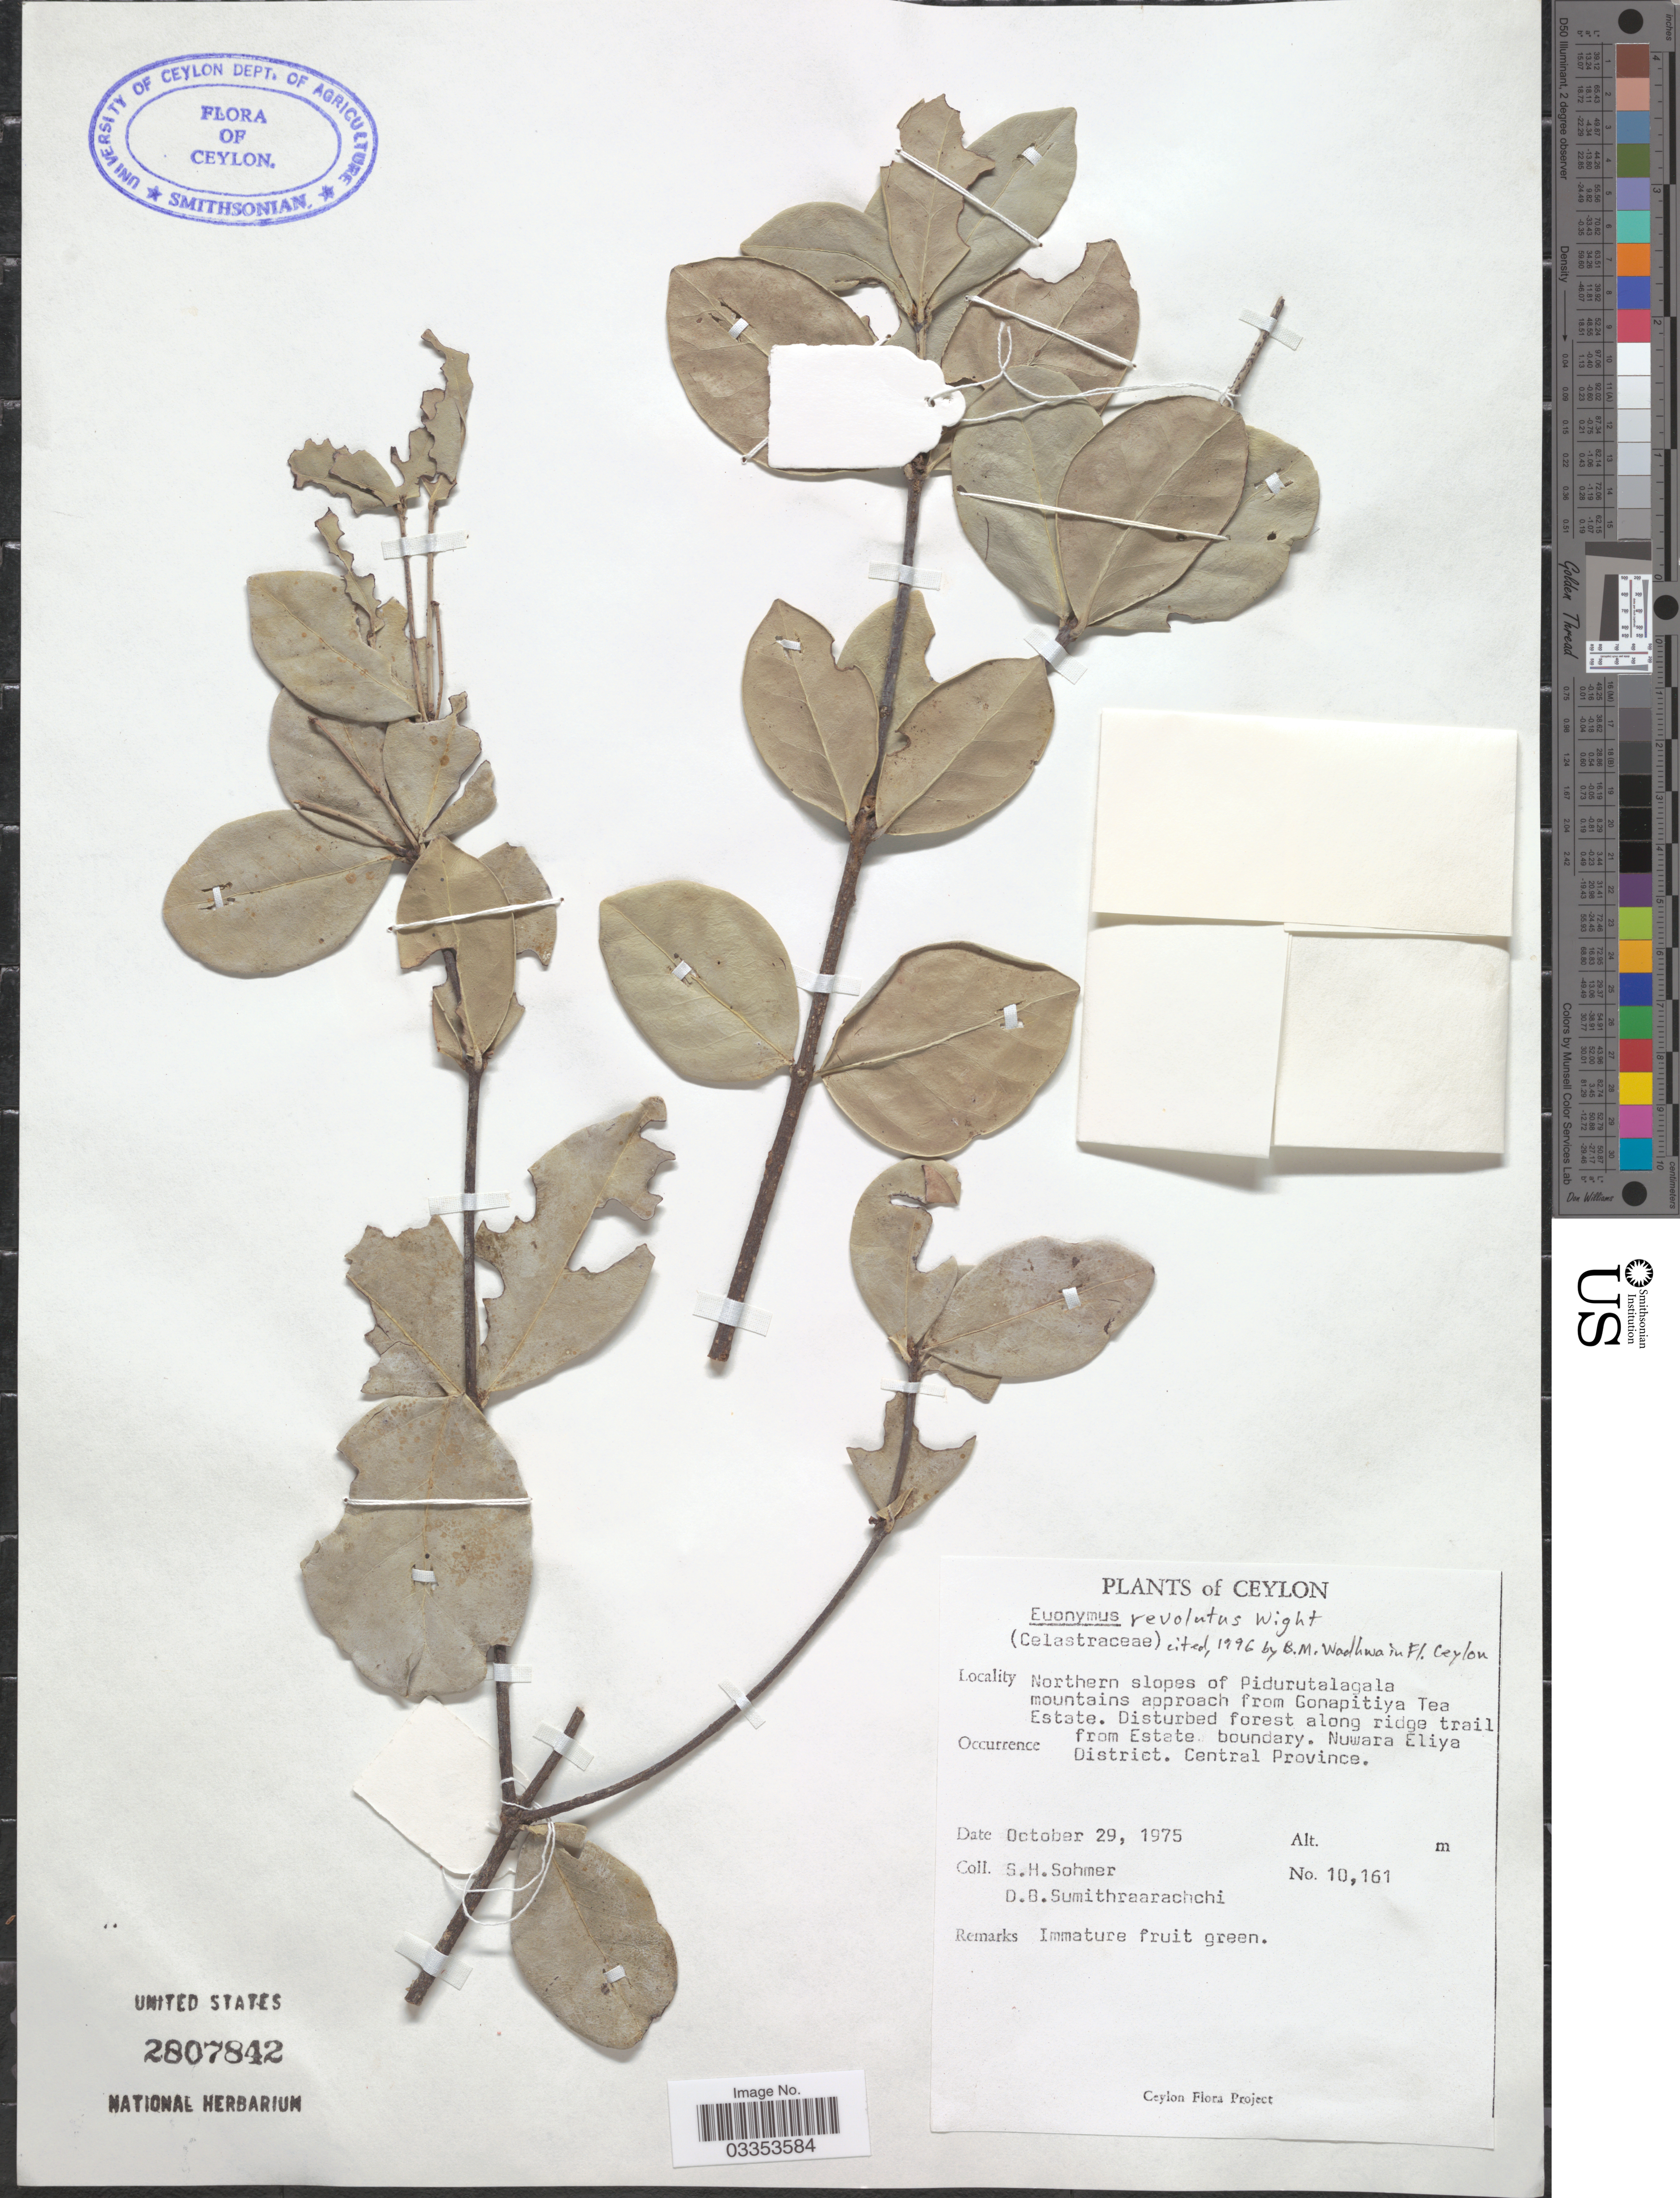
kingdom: Plantae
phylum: Tracheophyta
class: Magnoliopsida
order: Celastrales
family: Celastraceae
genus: Euonymus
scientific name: Euonymus revolutus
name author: Wight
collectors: S. H. Sohmer & D. B. Sumithraarachchi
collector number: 10161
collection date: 1975-10-29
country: Sri Lanka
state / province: Central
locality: Ceylon. Northern slope of Pidurutalagala mountains approach from Gonapitiya Tea Estate. Disturbed forest along ridge trail from Estate boundary. Nuwara Eliya District.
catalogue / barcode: US 2807842